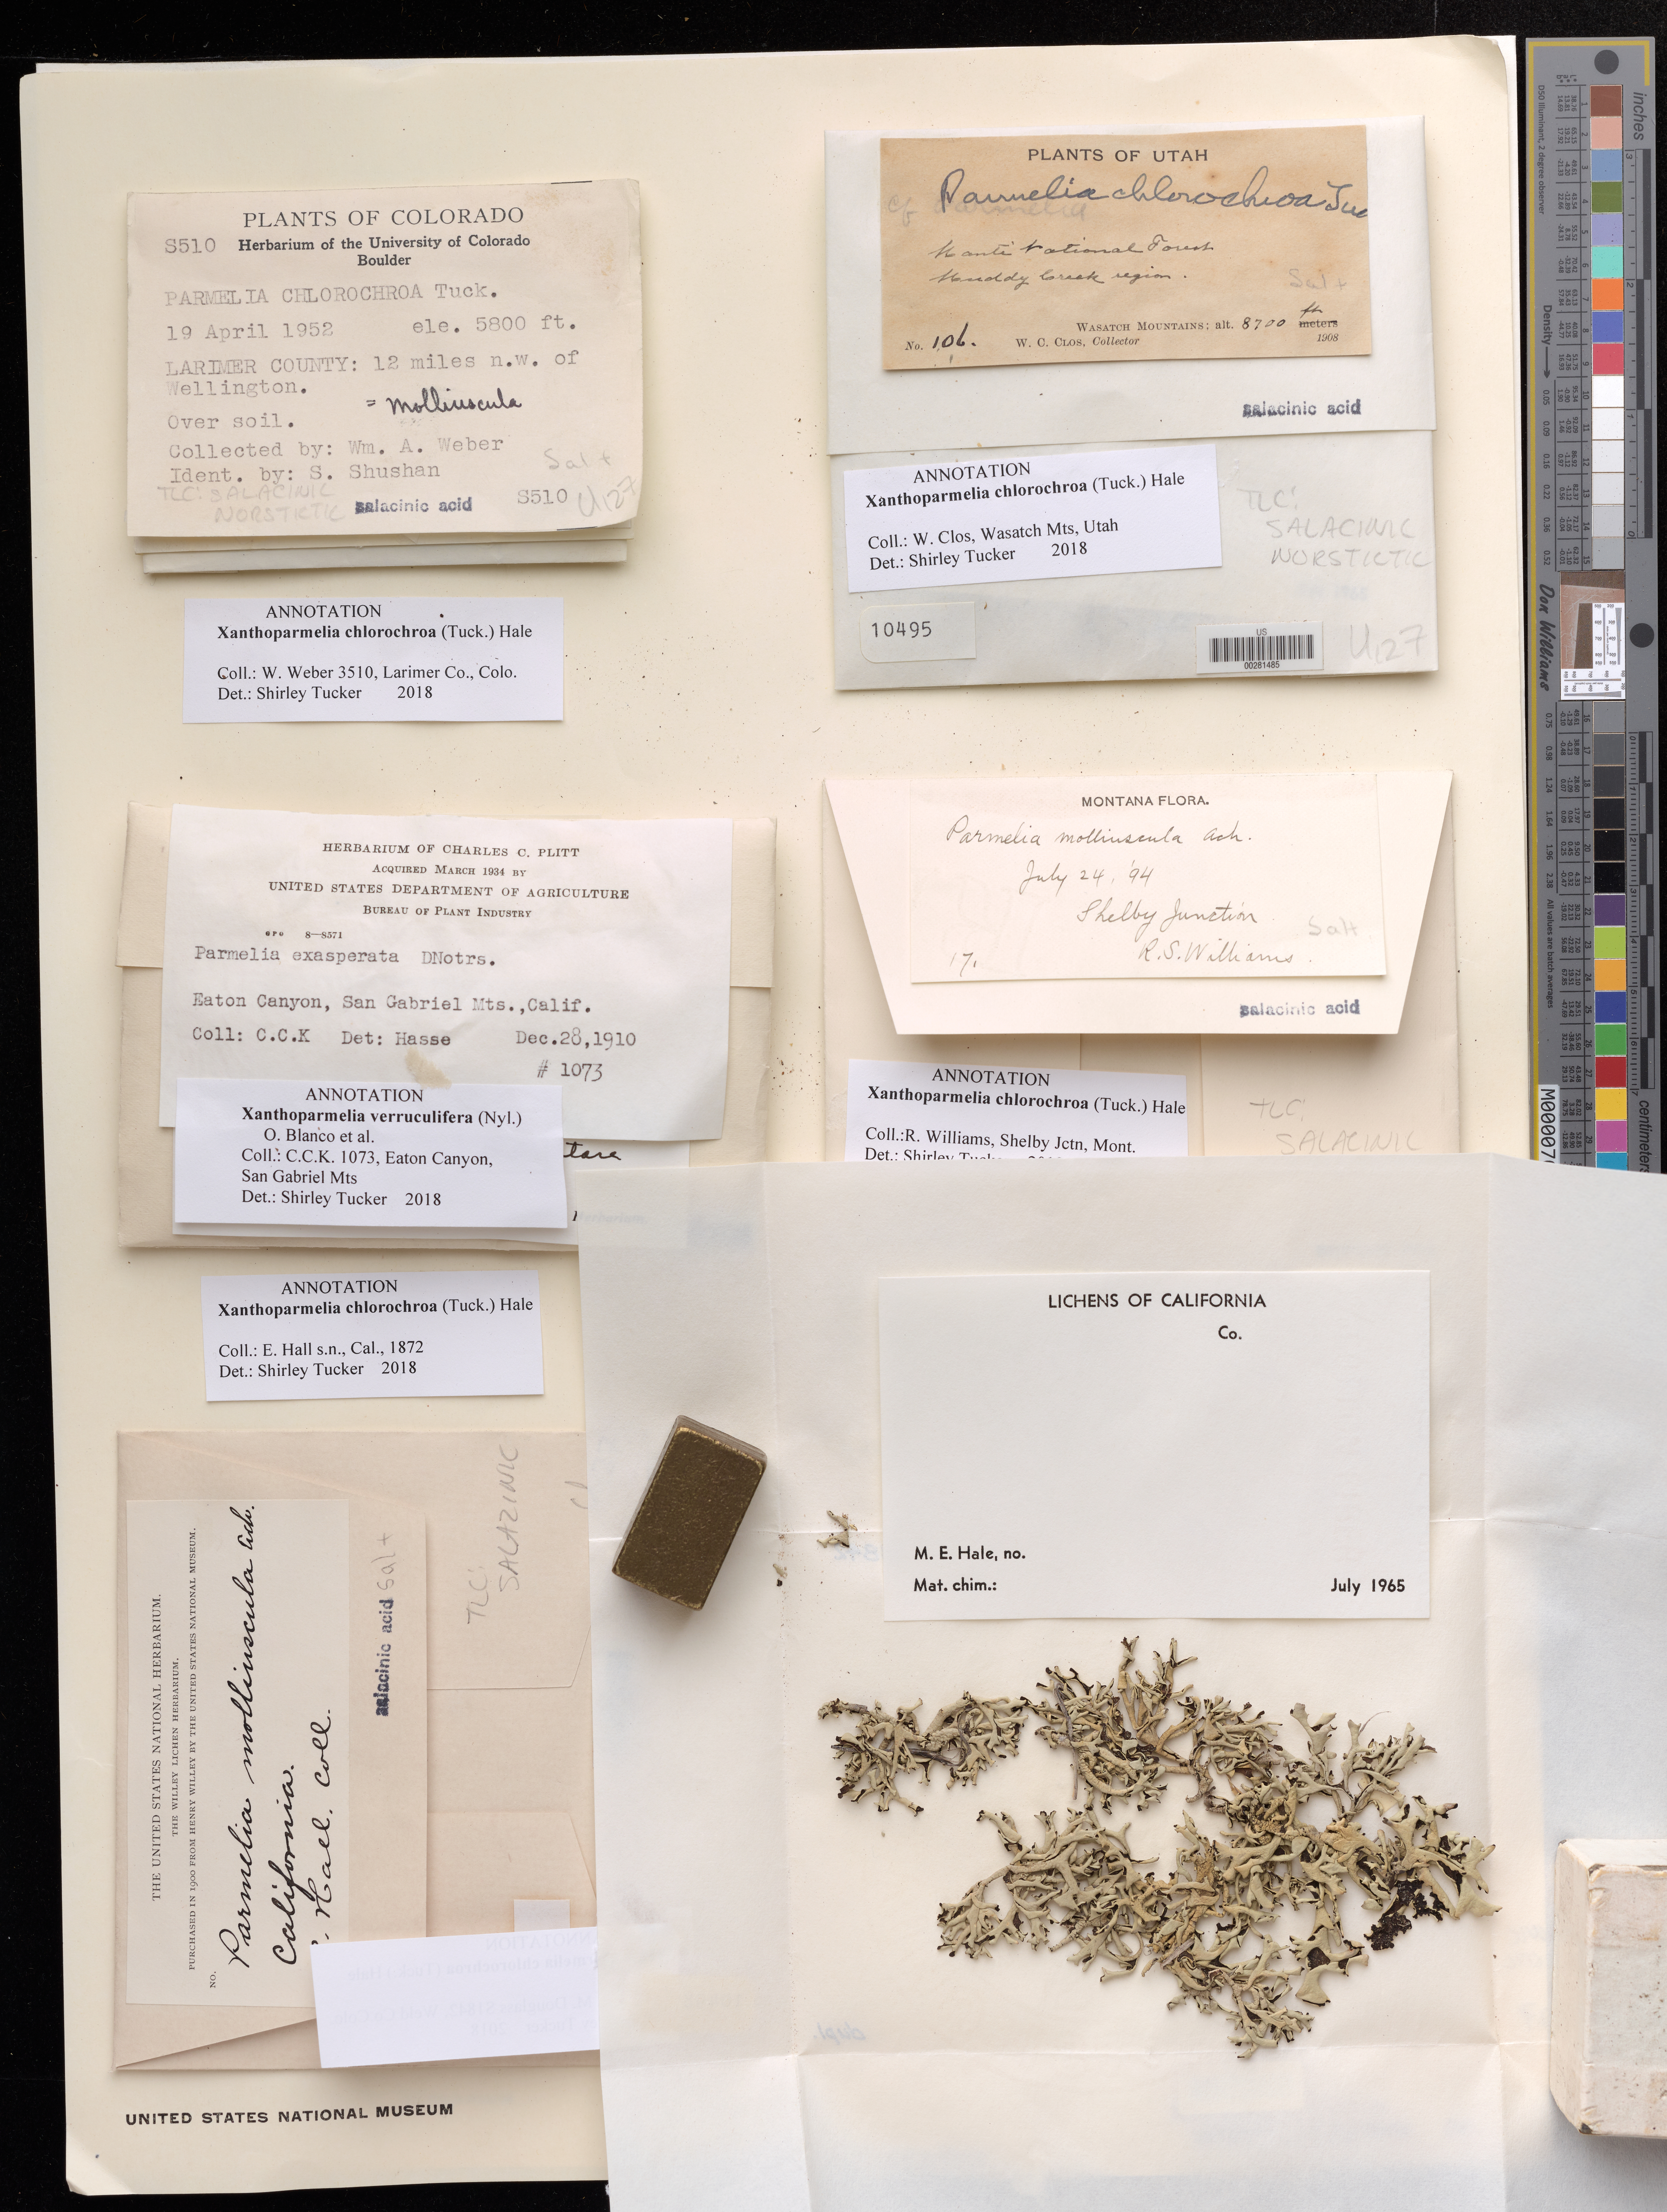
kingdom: Fungi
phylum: Ascomycota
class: Lecanoromycetes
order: Lecanorales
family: Parmeliaceae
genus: Xanthoparmelia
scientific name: Xanthoparmelia chlorochroa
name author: (Tuck.) Hale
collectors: J. Douglass & M. Douglass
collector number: S1842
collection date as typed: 08 Apr 1955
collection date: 1955-04-08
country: United States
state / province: Colorado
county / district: Weld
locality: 7 mi n of nunn